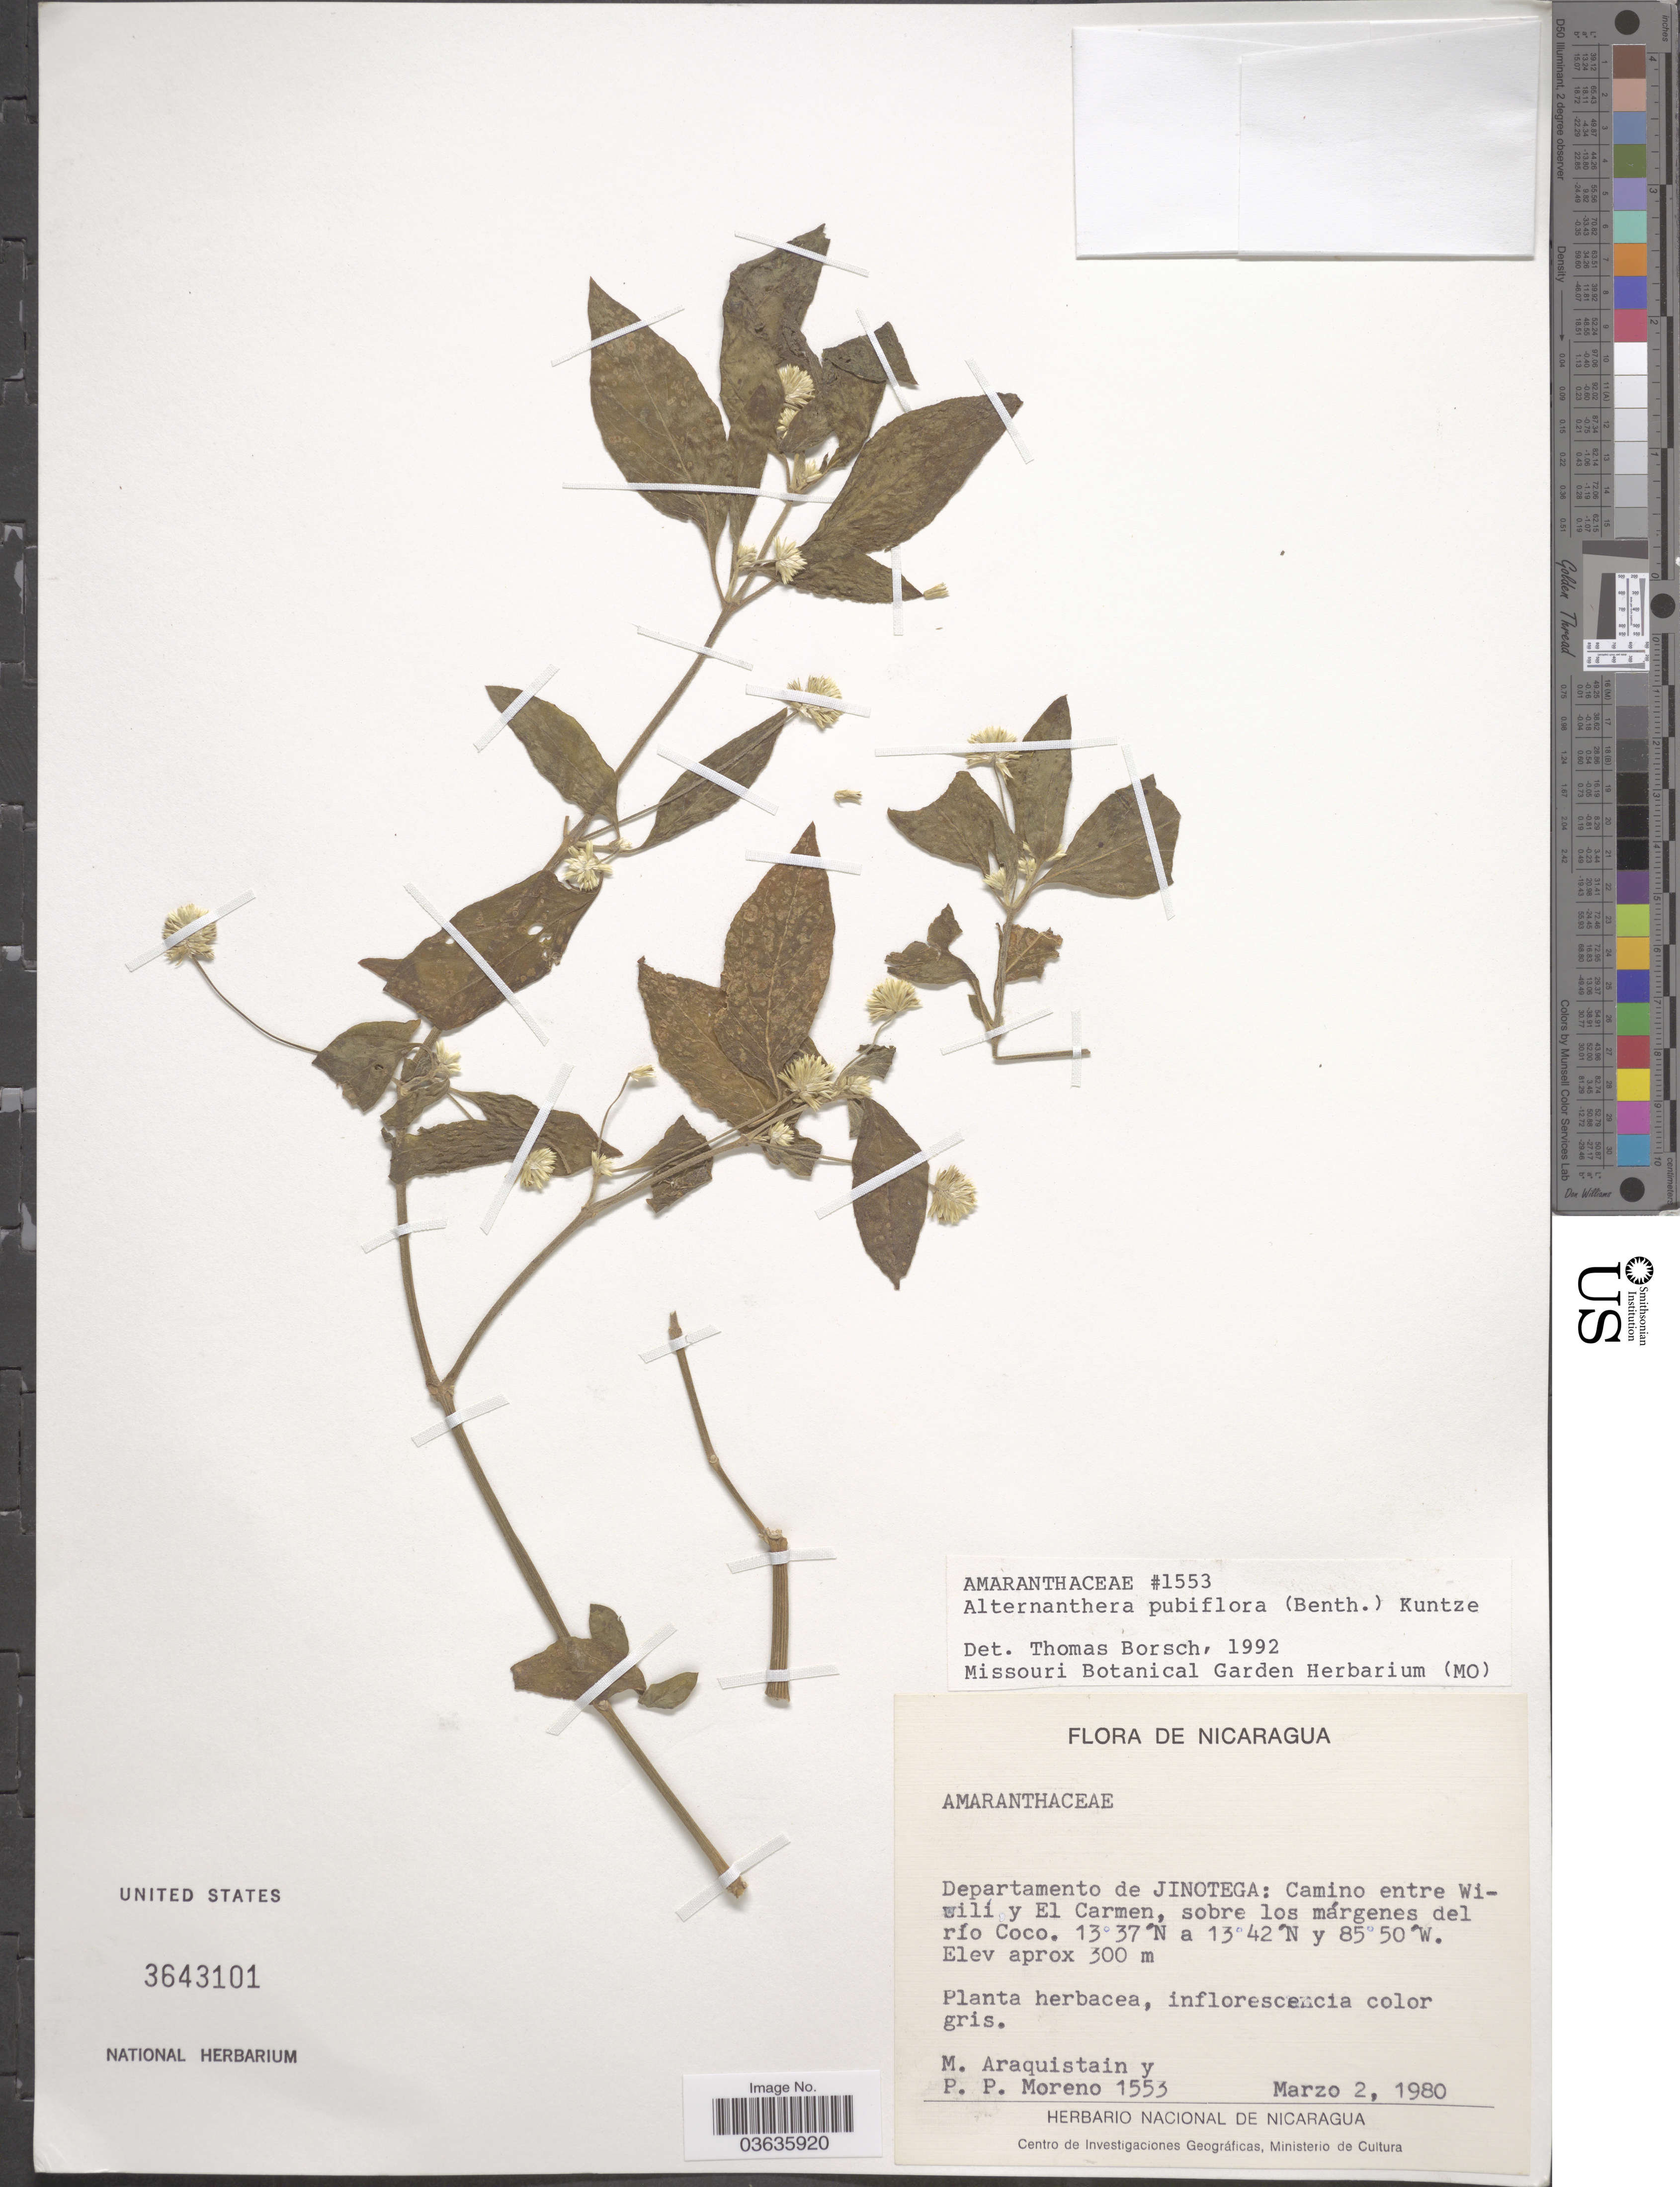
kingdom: Plantae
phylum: Tracheophyta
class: Magnoliopsida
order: Caryophyllales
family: Amaranthaceae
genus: Alternanthera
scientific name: Alternanthera pubiflora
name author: (Benth.) Kuntze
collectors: M. Araquistain & P. Moreno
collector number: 1553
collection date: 1980-03-02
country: Nicaragua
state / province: Jinotega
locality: Departamento de Jinotega: Camino entre Wiwilí y El Carmen, sobre los márgenes del río Coco.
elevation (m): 300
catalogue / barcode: US 3643101